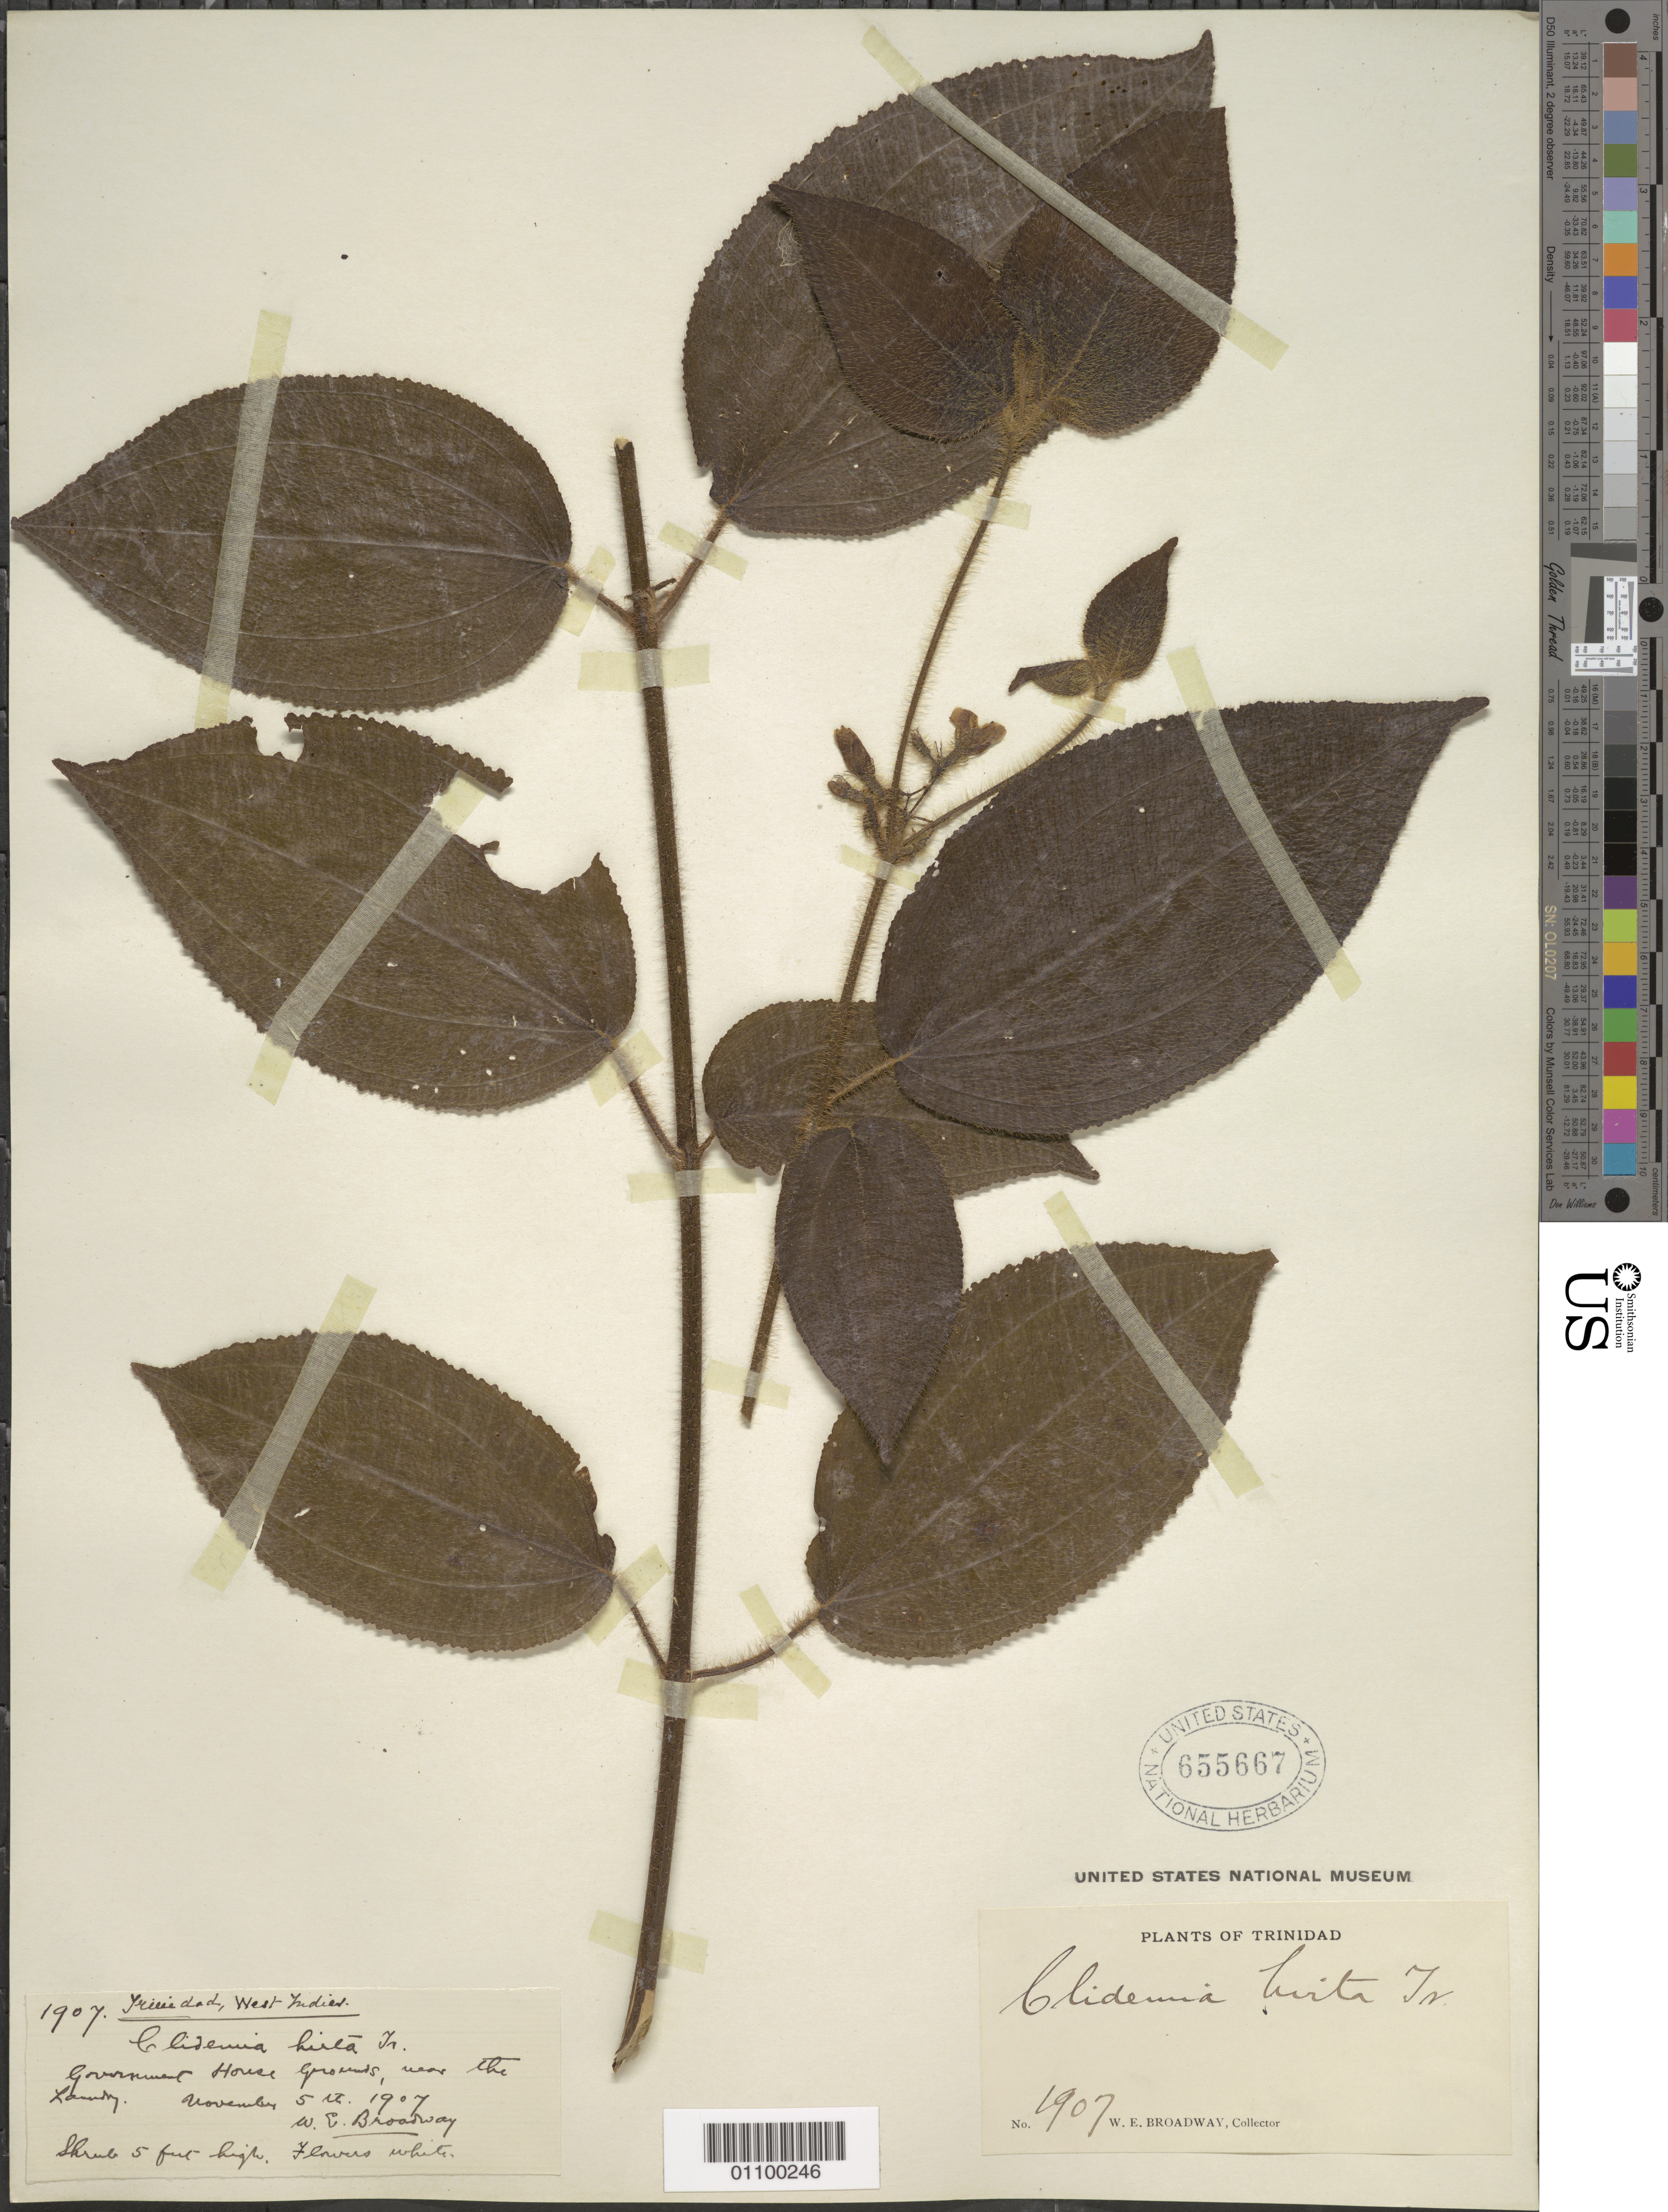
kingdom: Plantae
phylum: Tracheophyta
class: Magnoliopsida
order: Myrtales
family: Melastomataceae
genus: Clidemia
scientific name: Clidemia hirta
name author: (L.) D. Don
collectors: W. E. Broadway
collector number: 1907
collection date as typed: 05 Nov 1907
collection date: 1907-11-05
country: Trinidad and Tobago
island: Trinidad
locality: Government House Grounds, near the laundry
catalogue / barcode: US 655667